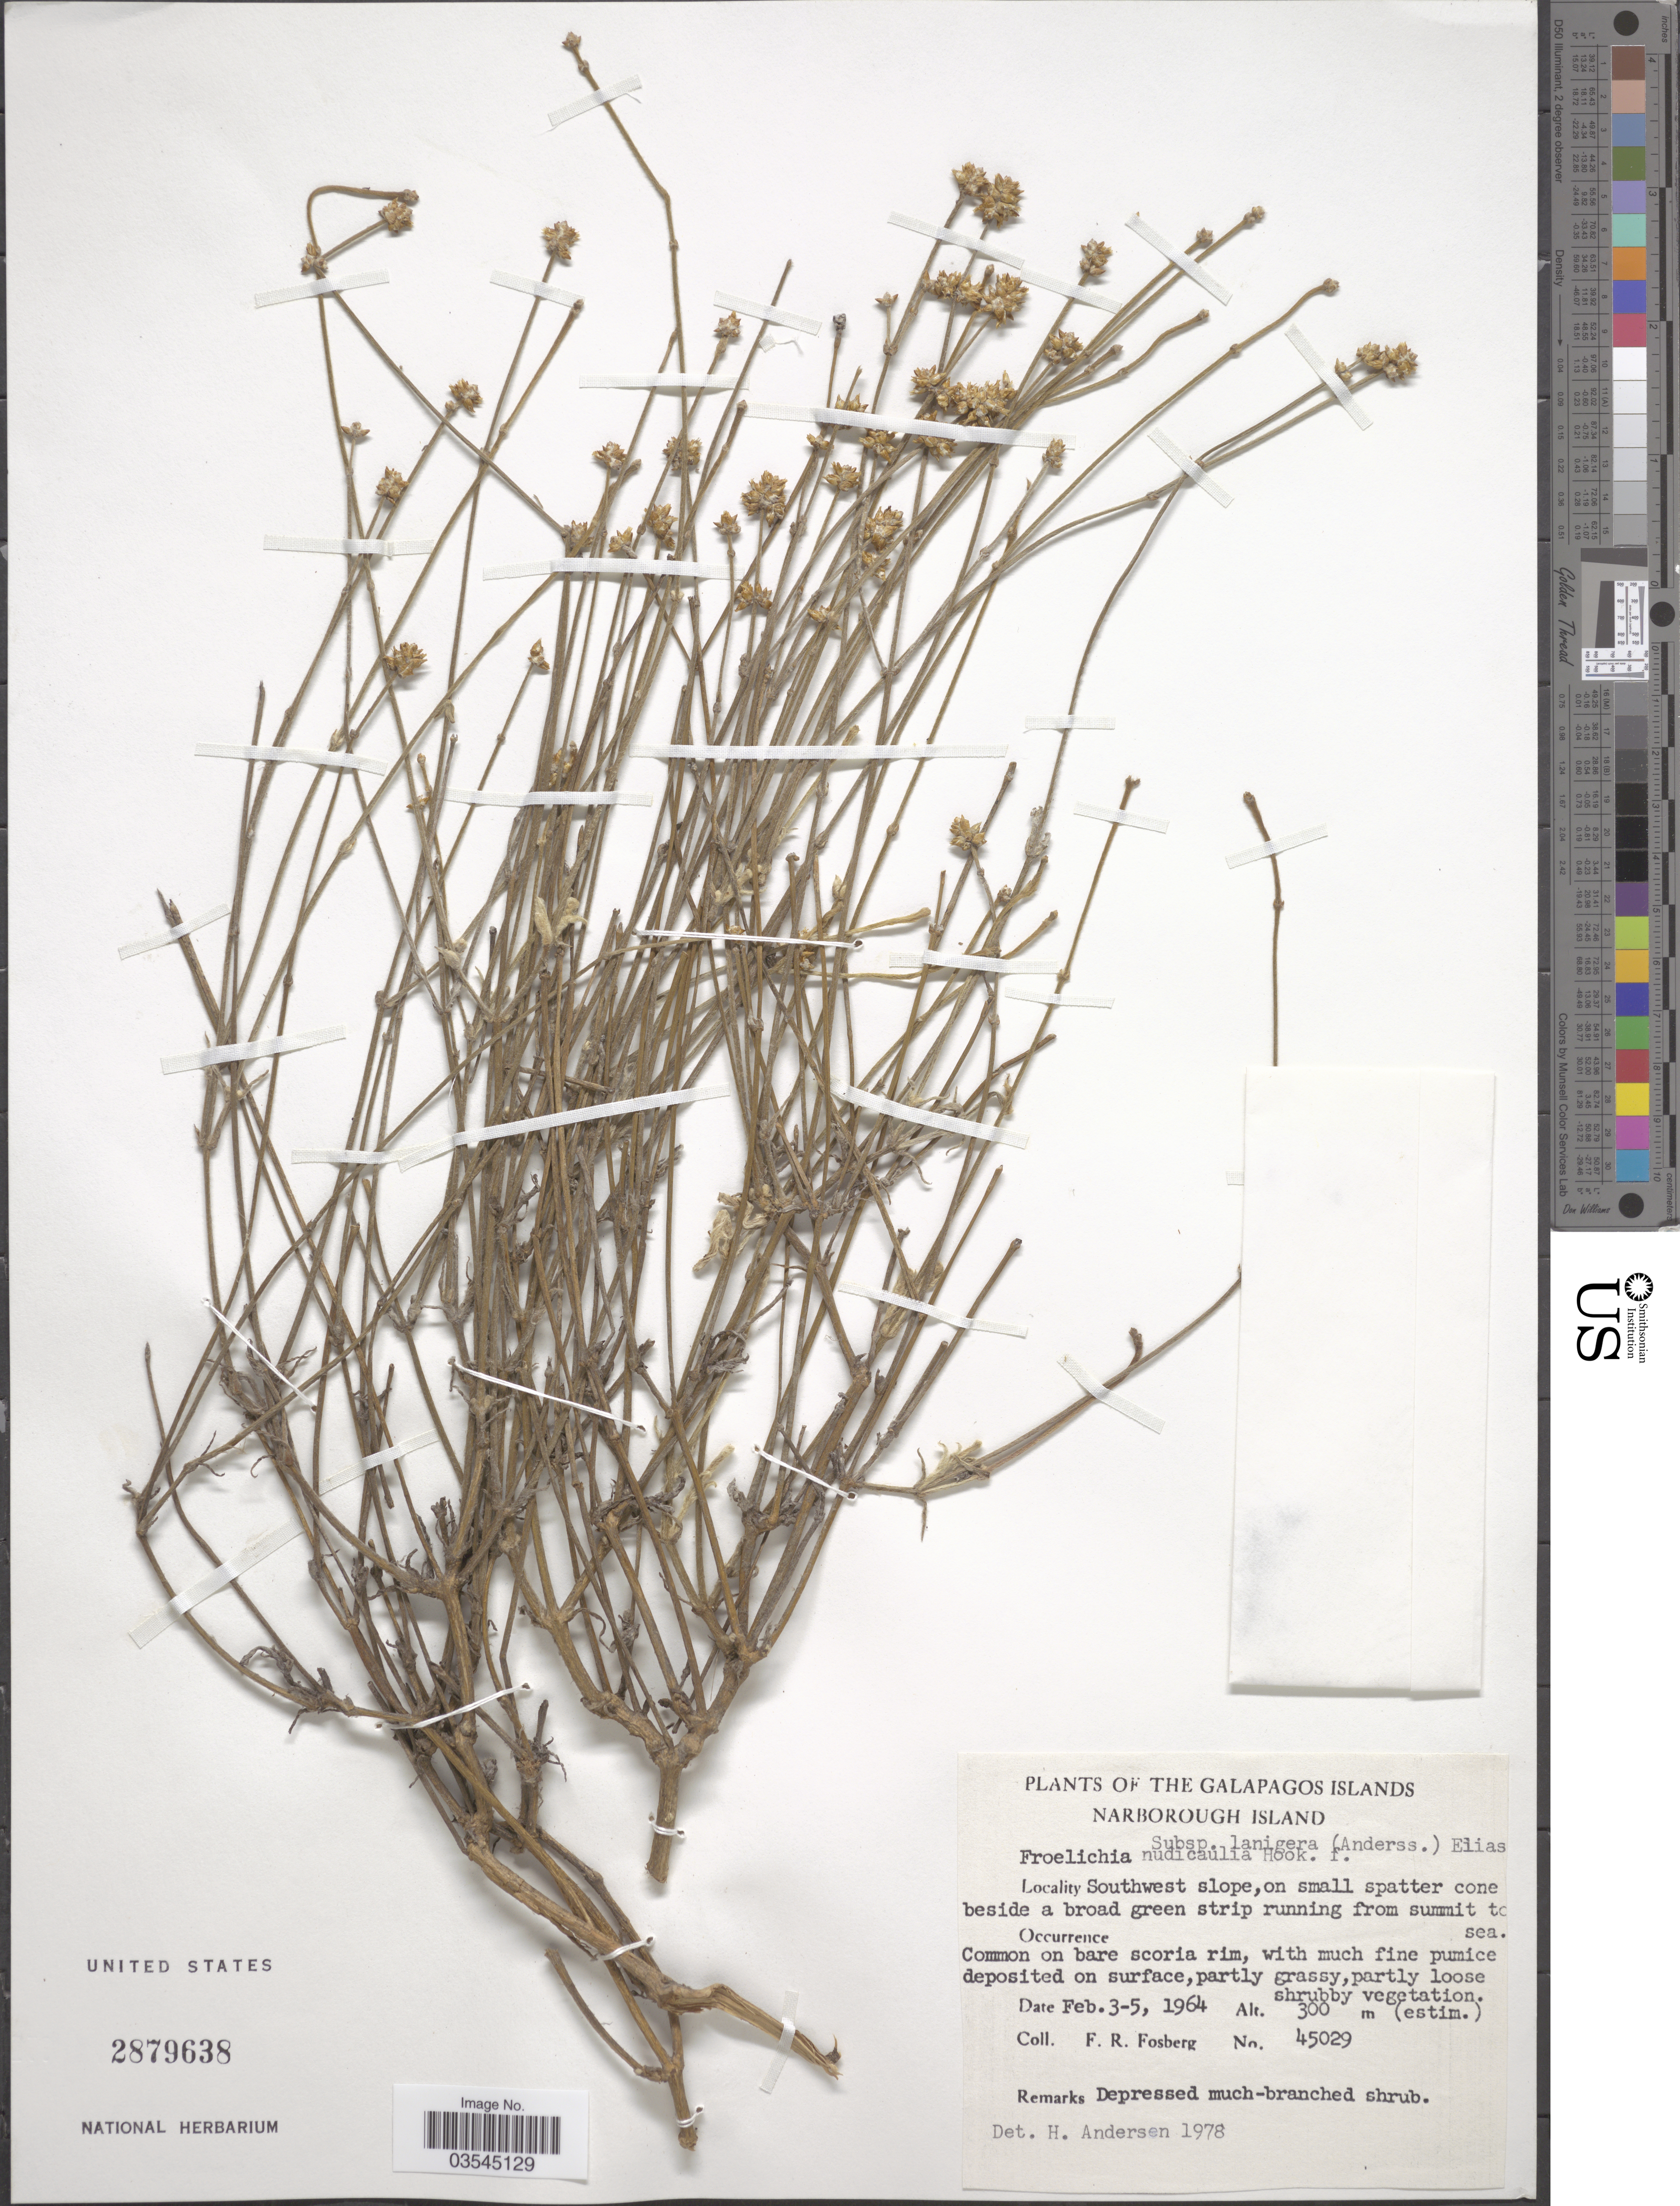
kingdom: Plantae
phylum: Tracheophyta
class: Magnoliopsida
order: Caryophyllales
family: Amaranthaceae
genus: Froelichia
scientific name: Froelichia nudicaulis subsp. lanigera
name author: (Andersson) Eliasson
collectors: F. R. Fosberg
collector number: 45029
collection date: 1964-02-03/1964-02-05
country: Ecuador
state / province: Colón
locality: Galapagos Islands. Narborough Island. Southwest slope, on small spatter cone beside a broad green strip running from summit to sea.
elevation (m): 300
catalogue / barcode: US 2879638